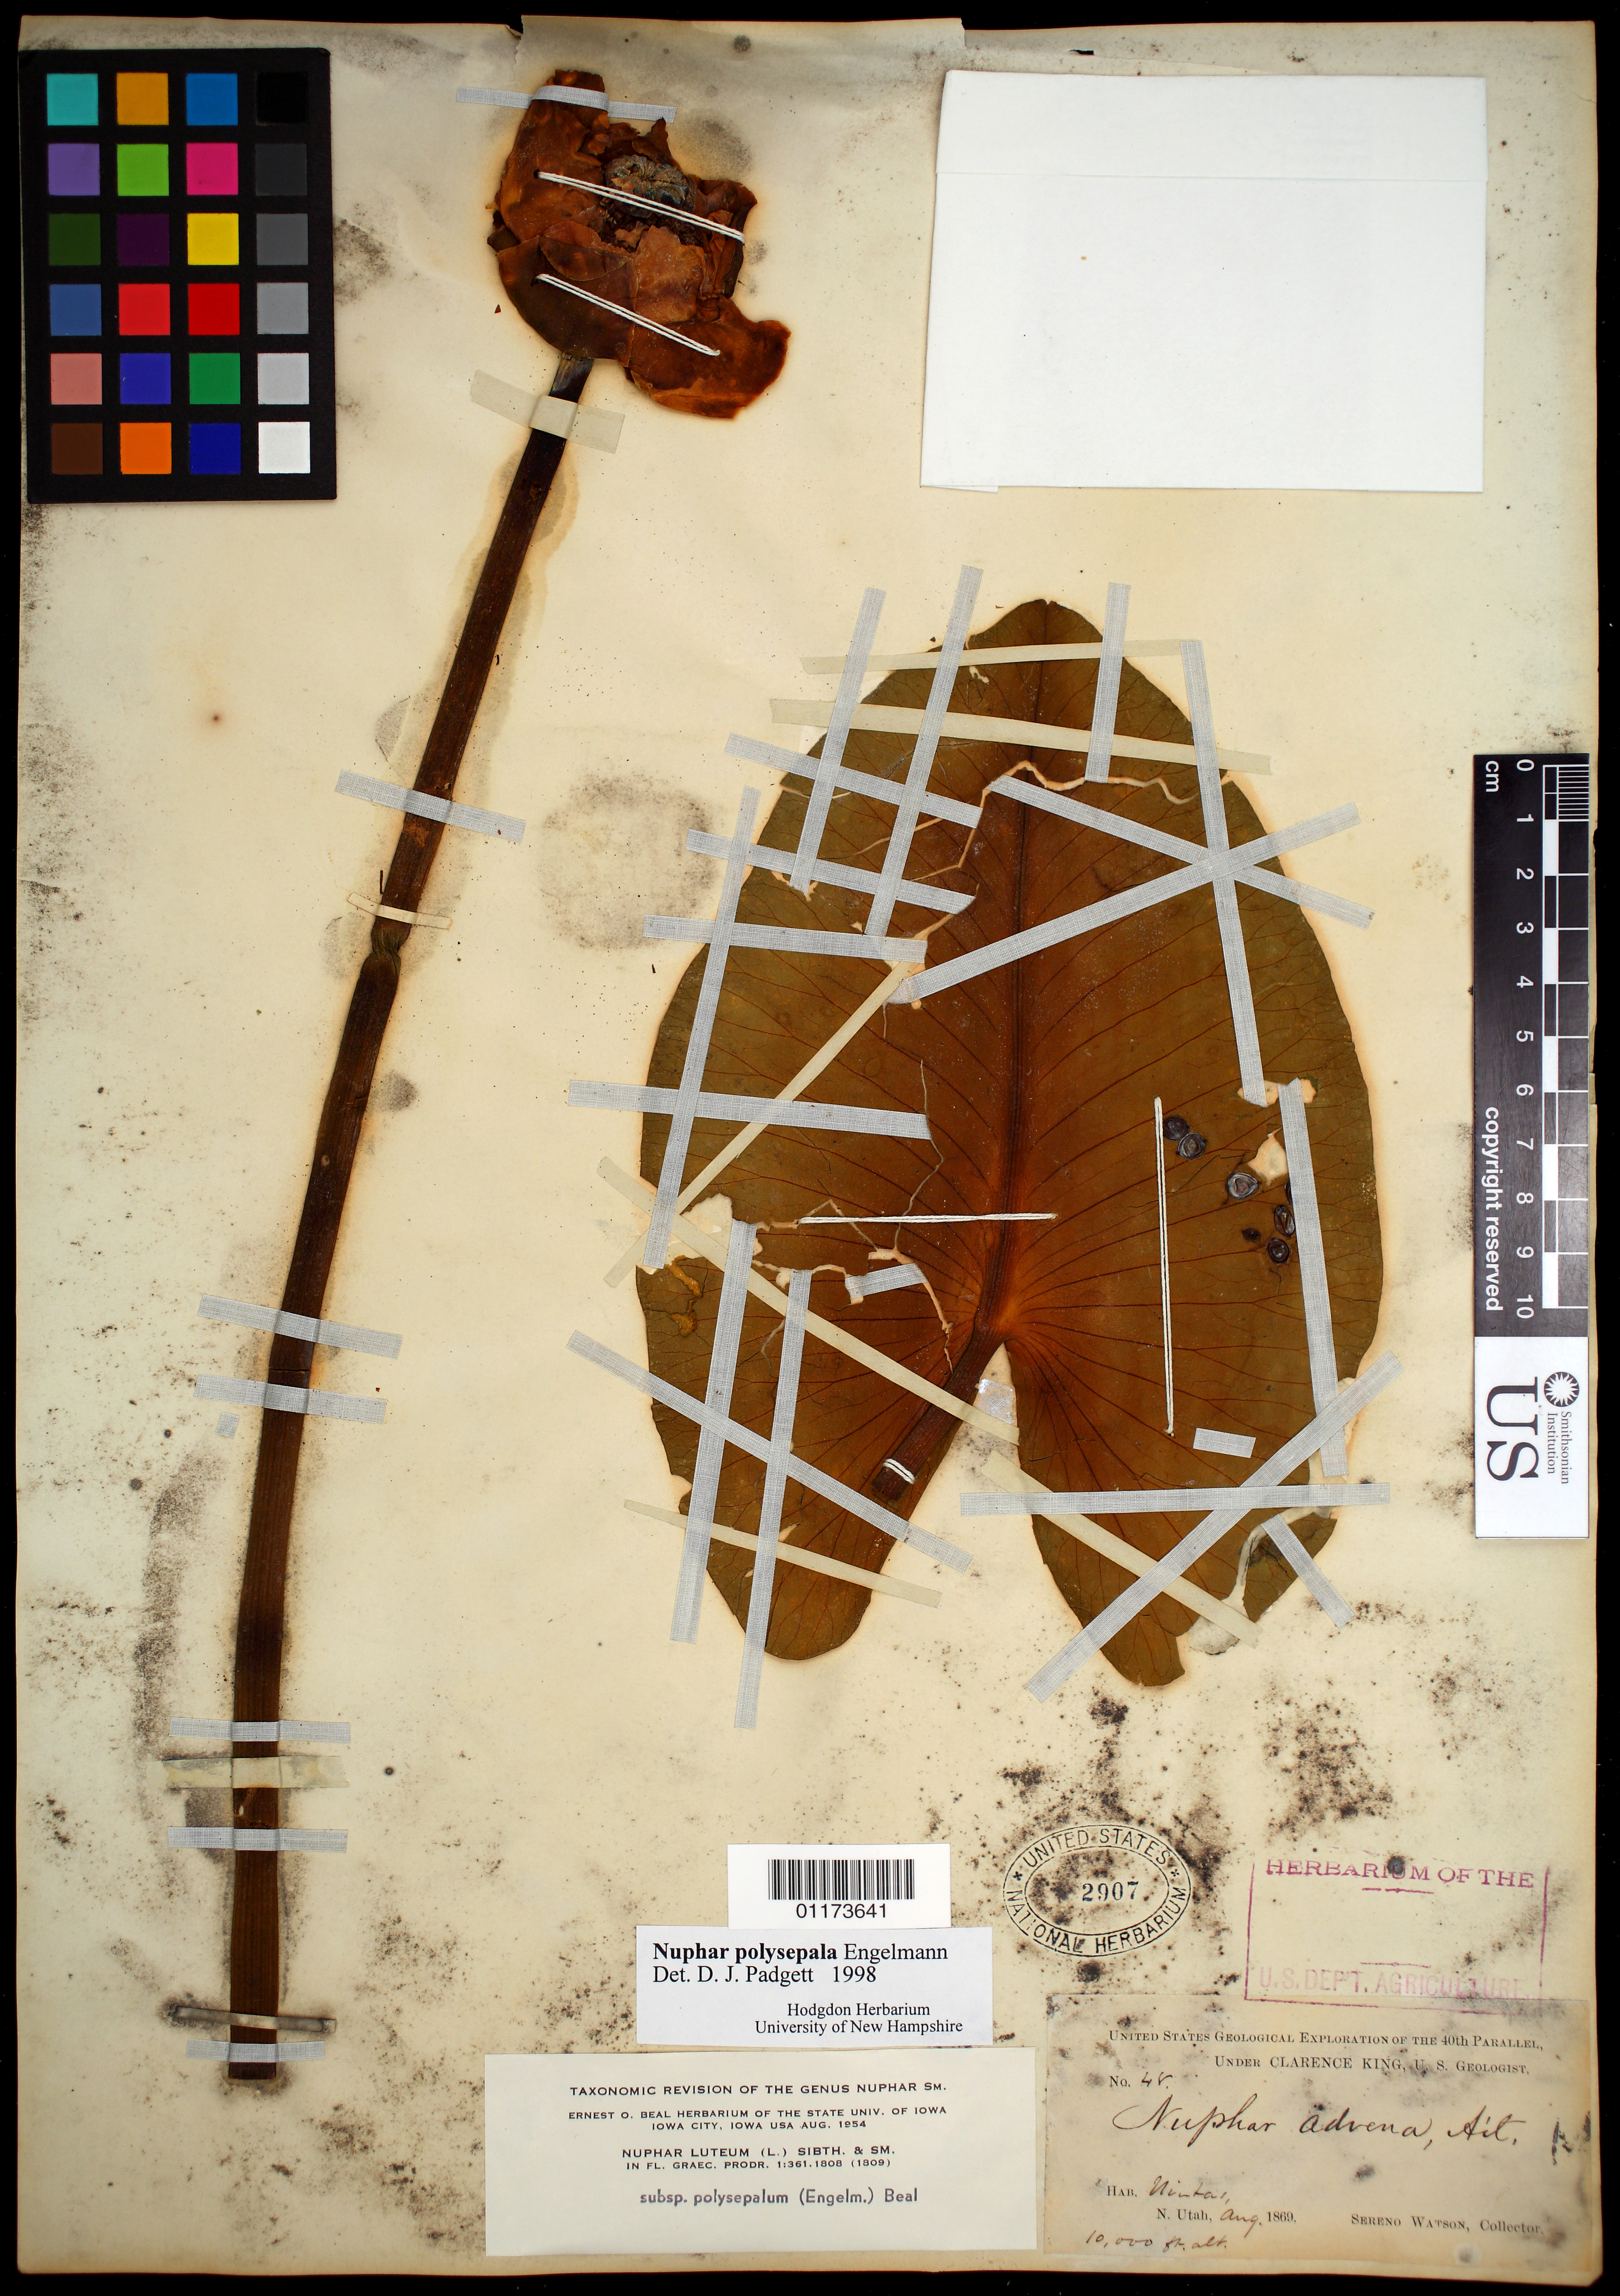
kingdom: Plantae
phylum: Tracheophyta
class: Magnoliopsida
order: Nymphaeales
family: Nymphaeaceae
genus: Nuphar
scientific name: Nuphar polysepala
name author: Englem.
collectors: S. Watson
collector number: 48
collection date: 1869-08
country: United States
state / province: Utah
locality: Unitas, N. Utah.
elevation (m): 3048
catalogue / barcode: US 2907